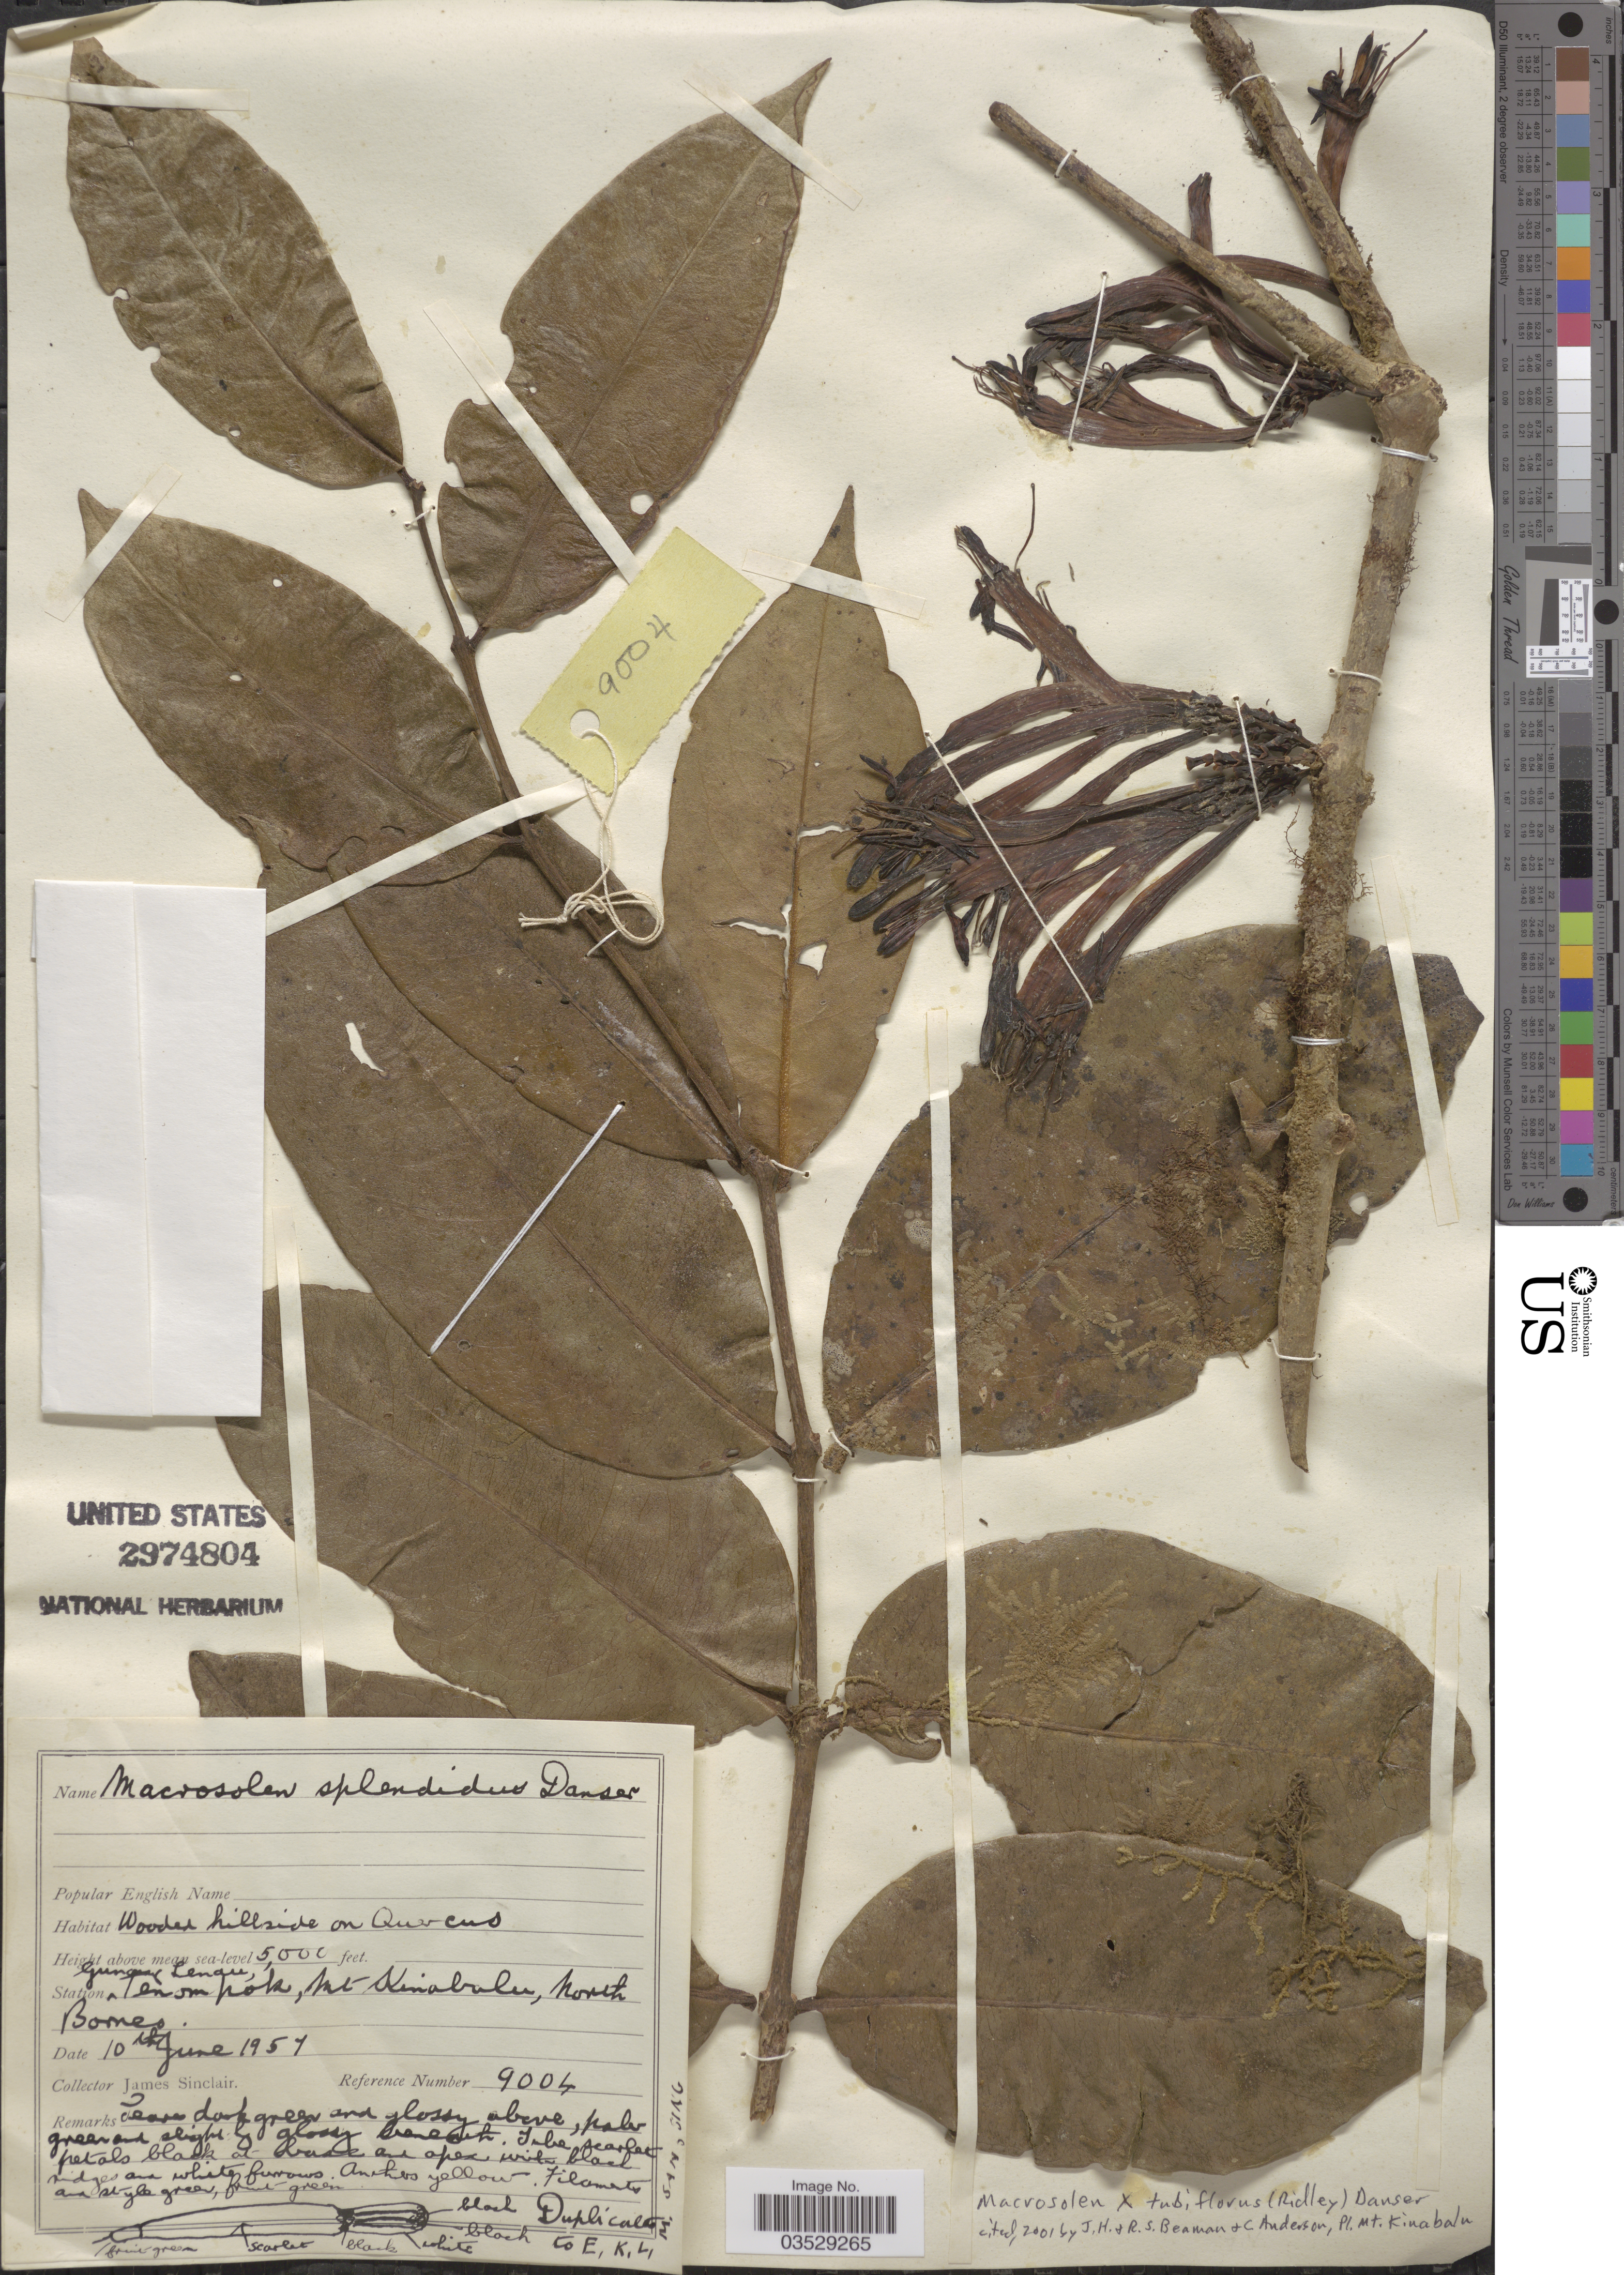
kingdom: Plantae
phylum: Tracheophyta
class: Magnoliopsida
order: Santalales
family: Loranthaceae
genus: Macrosolen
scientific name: Macrosolen x tubiflorus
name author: Danser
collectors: J. Sinclair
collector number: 9004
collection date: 1957-06-10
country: Malaysia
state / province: Sabah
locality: Gunung Lenau [interpreted], Tenompok, Mt. Kinabalu, North Borneo.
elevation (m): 1524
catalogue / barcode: US 2974804